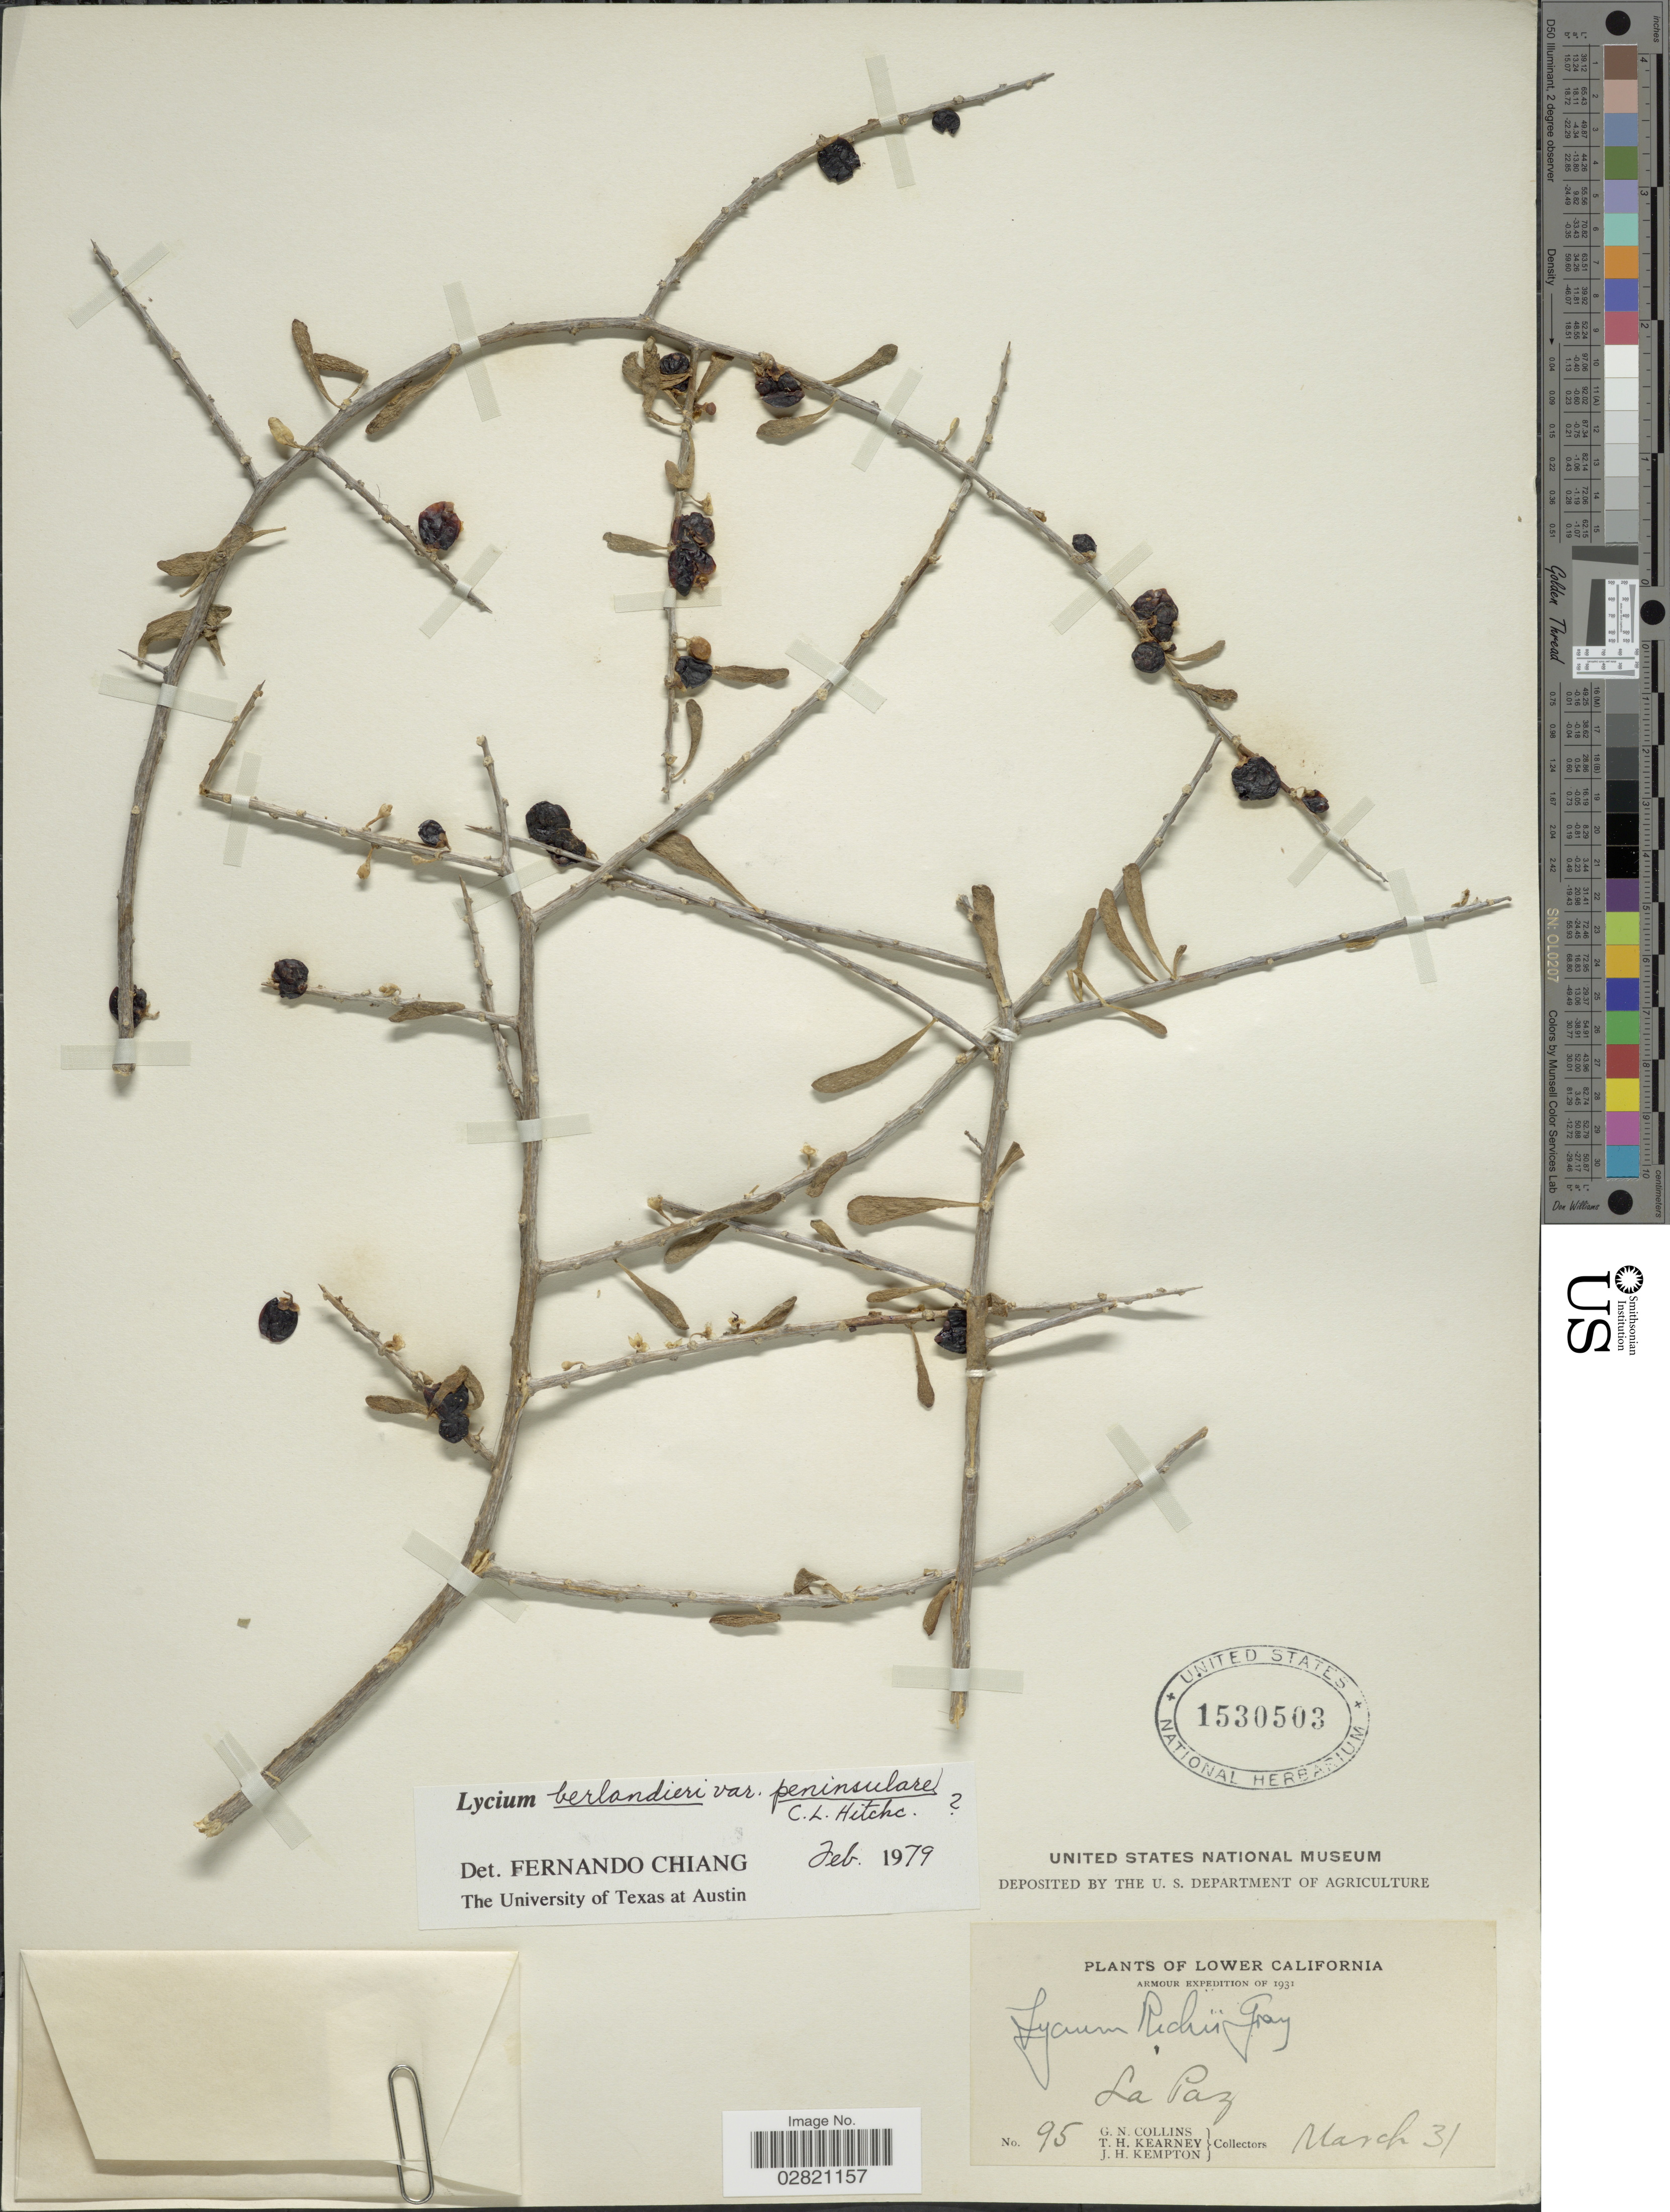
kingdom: Plantae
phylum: Tracheophyta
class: Magnoliopsida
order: Solanales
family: Solanaceae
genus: Lycium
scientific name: Lycium berlandieri var. peninsulare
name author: C.L. Hitchc.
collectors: G. Collins, T. H. Kearney & J. H. Kempton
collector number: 95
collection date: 1931-03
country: Mexico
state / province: Baja California Sur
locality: Lower California. La Paz.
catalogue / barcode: US 1530503